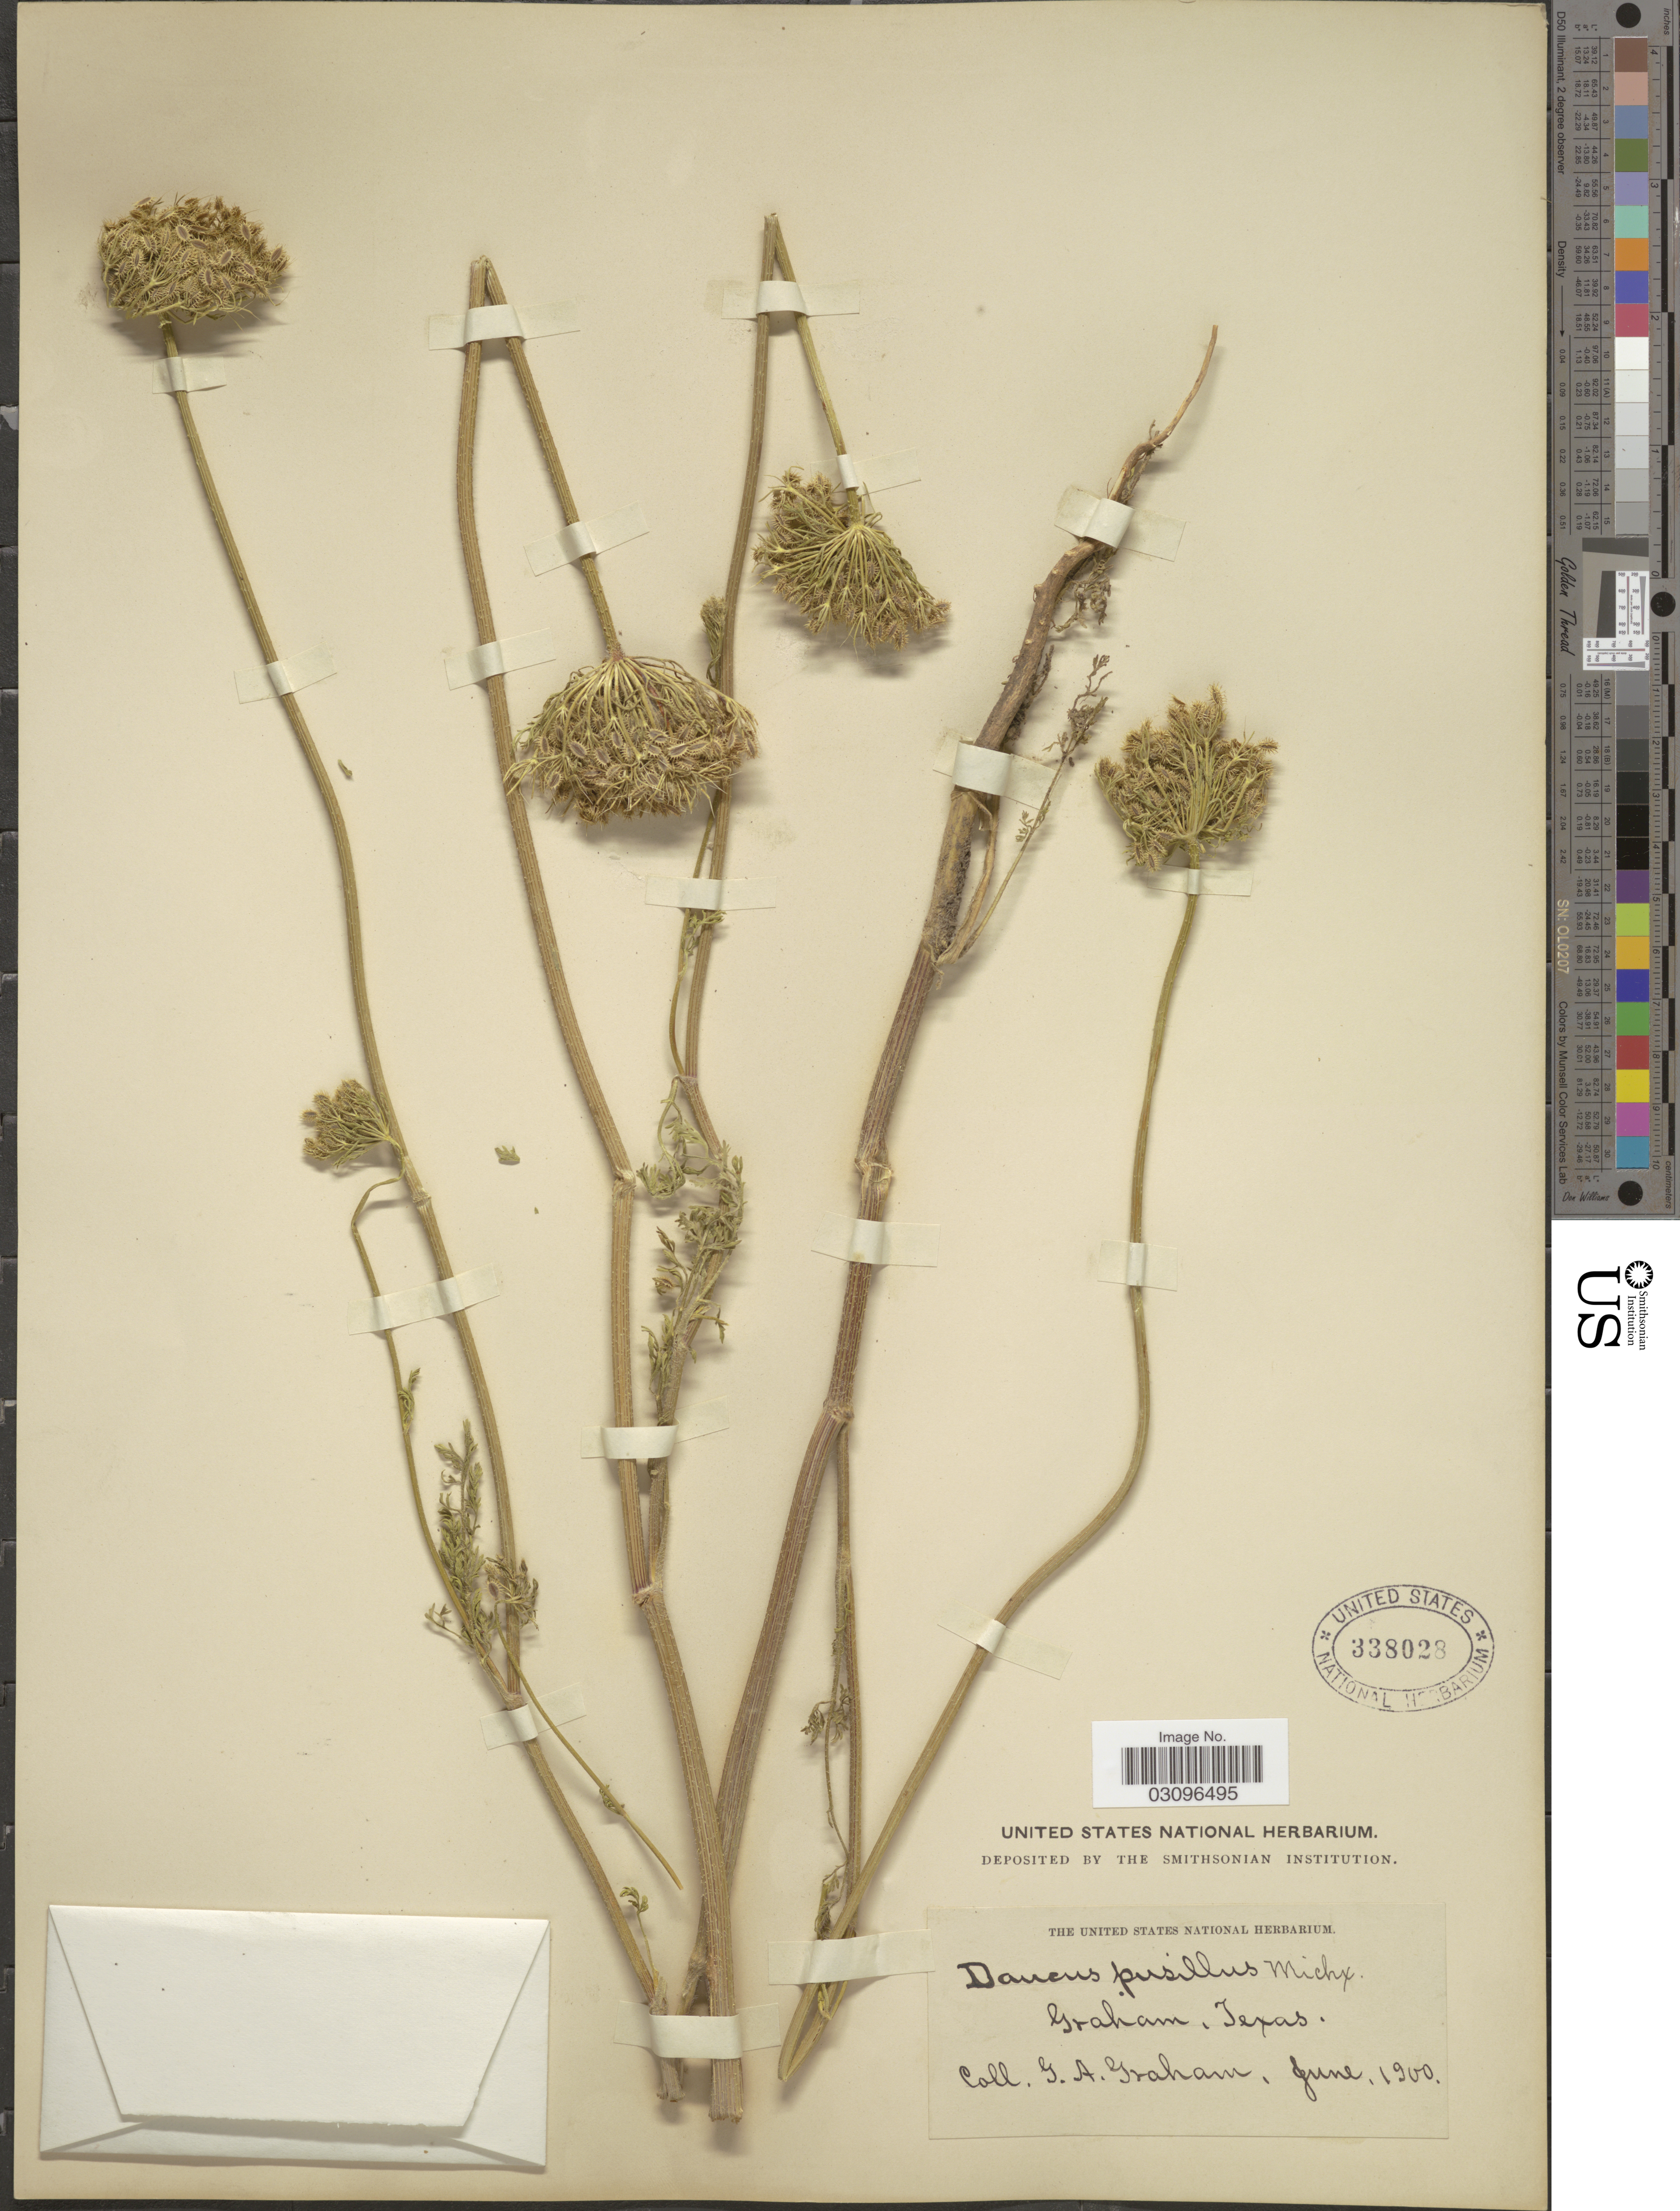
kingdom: Plantae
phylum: Tracheophyta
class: Magnoliopsida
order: Apiales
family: Apiaceae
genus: Daucus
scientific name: Daucus pusillus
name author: Michx.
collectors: G. Graham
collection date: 1900-06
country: United States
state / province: Texas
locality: Graham.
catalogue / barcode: US 338028